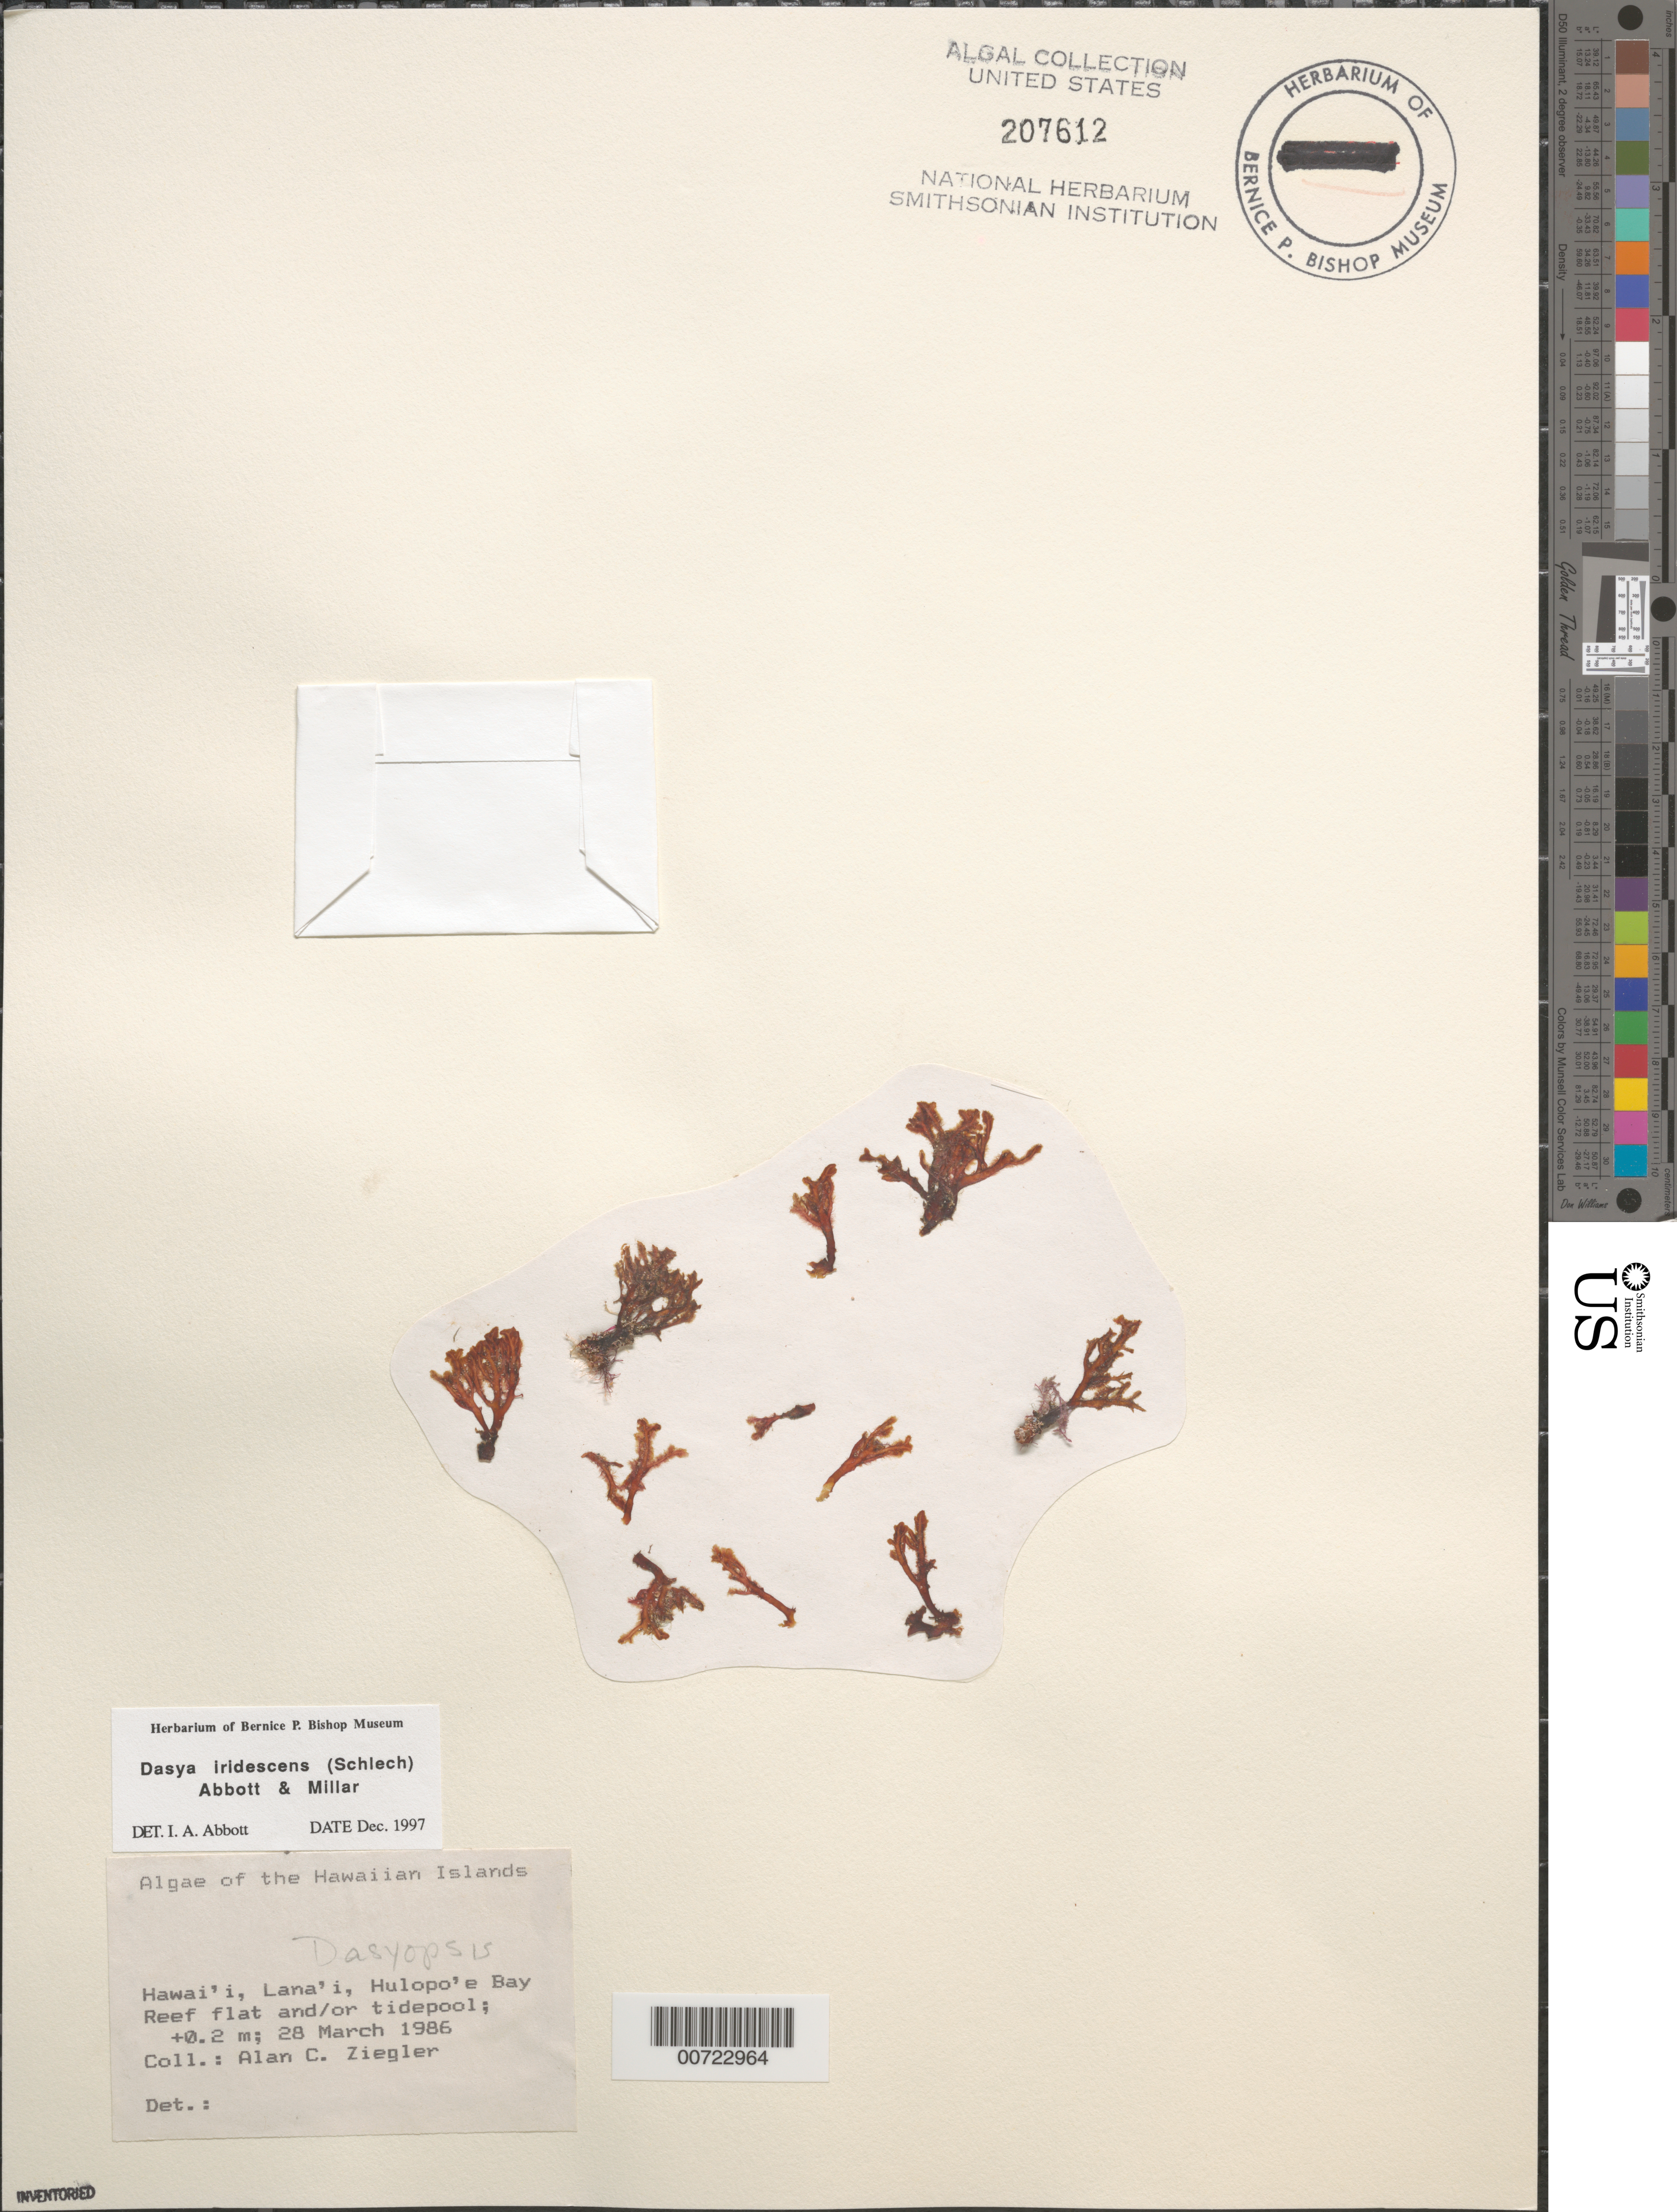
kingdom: Plantae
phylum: Rhodophyta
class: Florideophyceae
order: Ceramiales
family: Dasyaceae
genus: Dasya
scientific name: Dasya iridescens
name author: (Schlech) A.J.K. Millar & I.A. Abbott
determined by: Abbott, Isabella A.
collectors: A. Ziegler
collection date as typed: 28 Mar 1986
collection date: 1986-03-28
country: United States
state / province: Hawaii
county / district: Maui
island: Lana'i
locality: Hulopo'e Bay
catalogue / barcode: US 207612